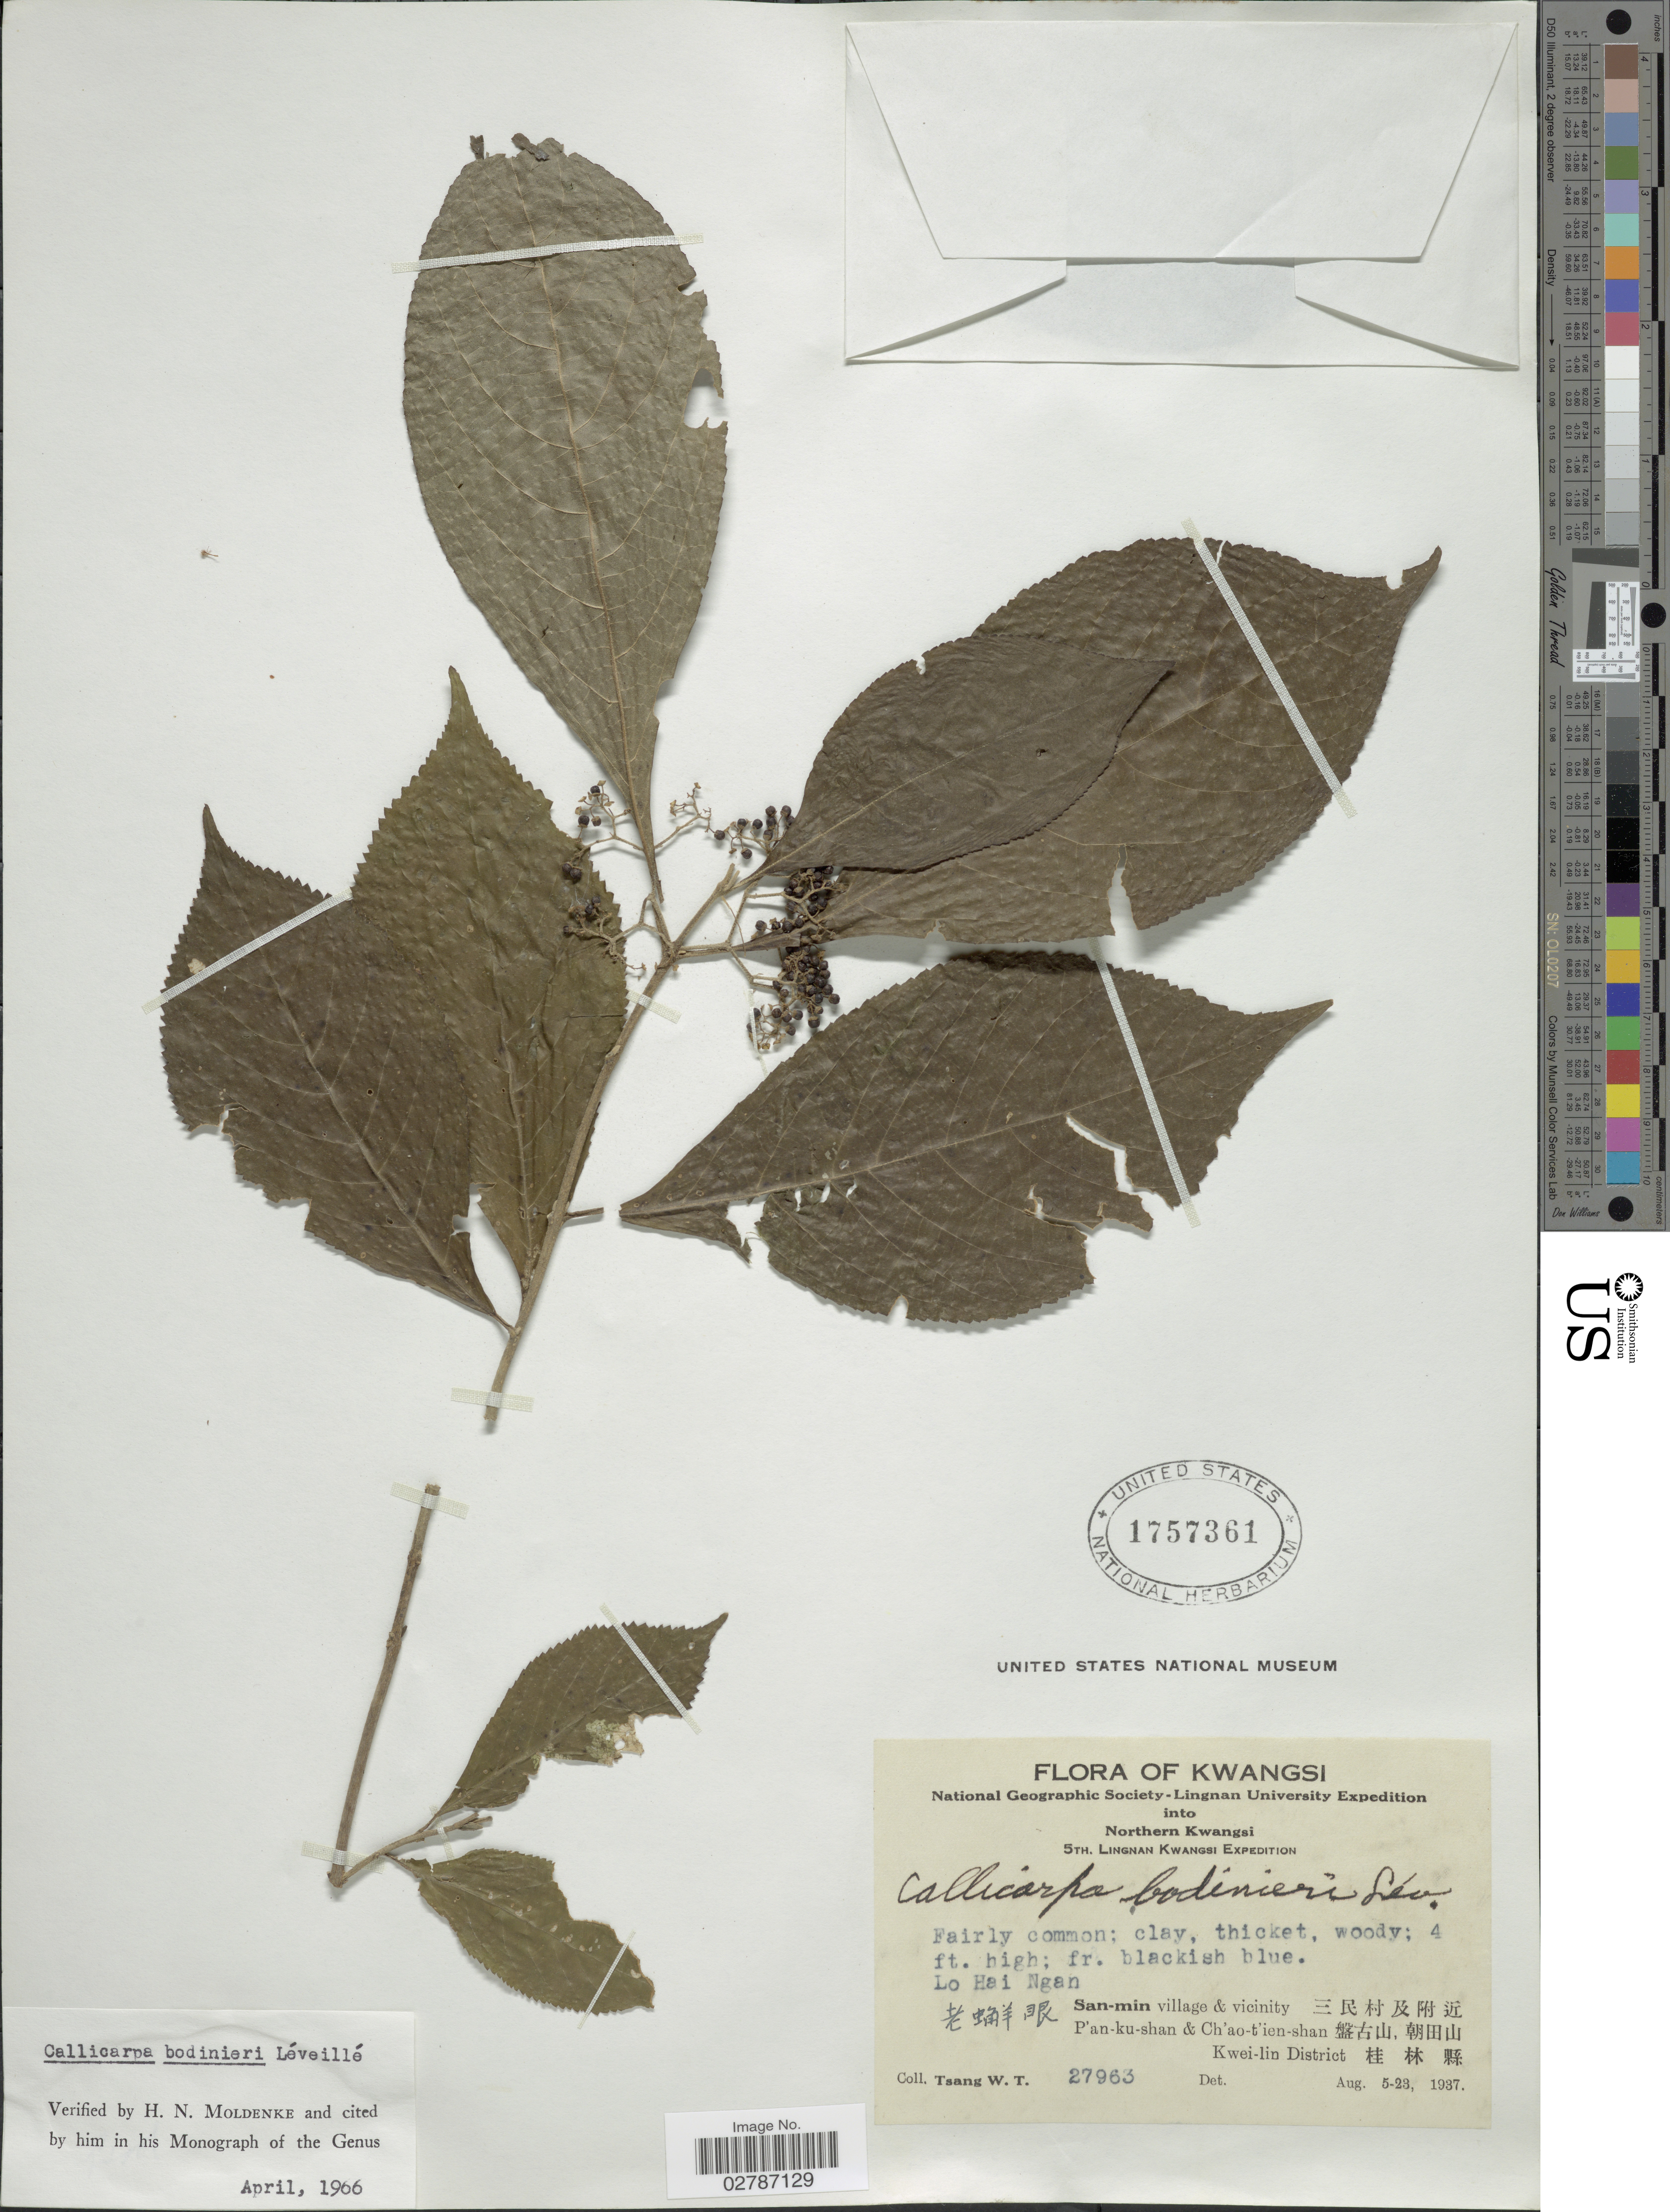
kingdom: Plantae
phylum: Tracheophyta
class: Magnoliopsida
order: Lamiales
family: Lamiaceae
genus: Callicarpa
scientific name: Callicarpa bodinieri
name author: H. Lév.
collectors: W. T. Tsang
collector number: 27963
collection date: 1937-08-05/1937-08-23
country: China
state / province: Guangxi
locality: Kwangsi. Northern Kwangsi. Lo Hai Ngan. San-min village & vicinity. P'an-ku-shan & Ch'ao-t'ien-shan. Kwei-lin District.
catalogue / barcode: US 1757361